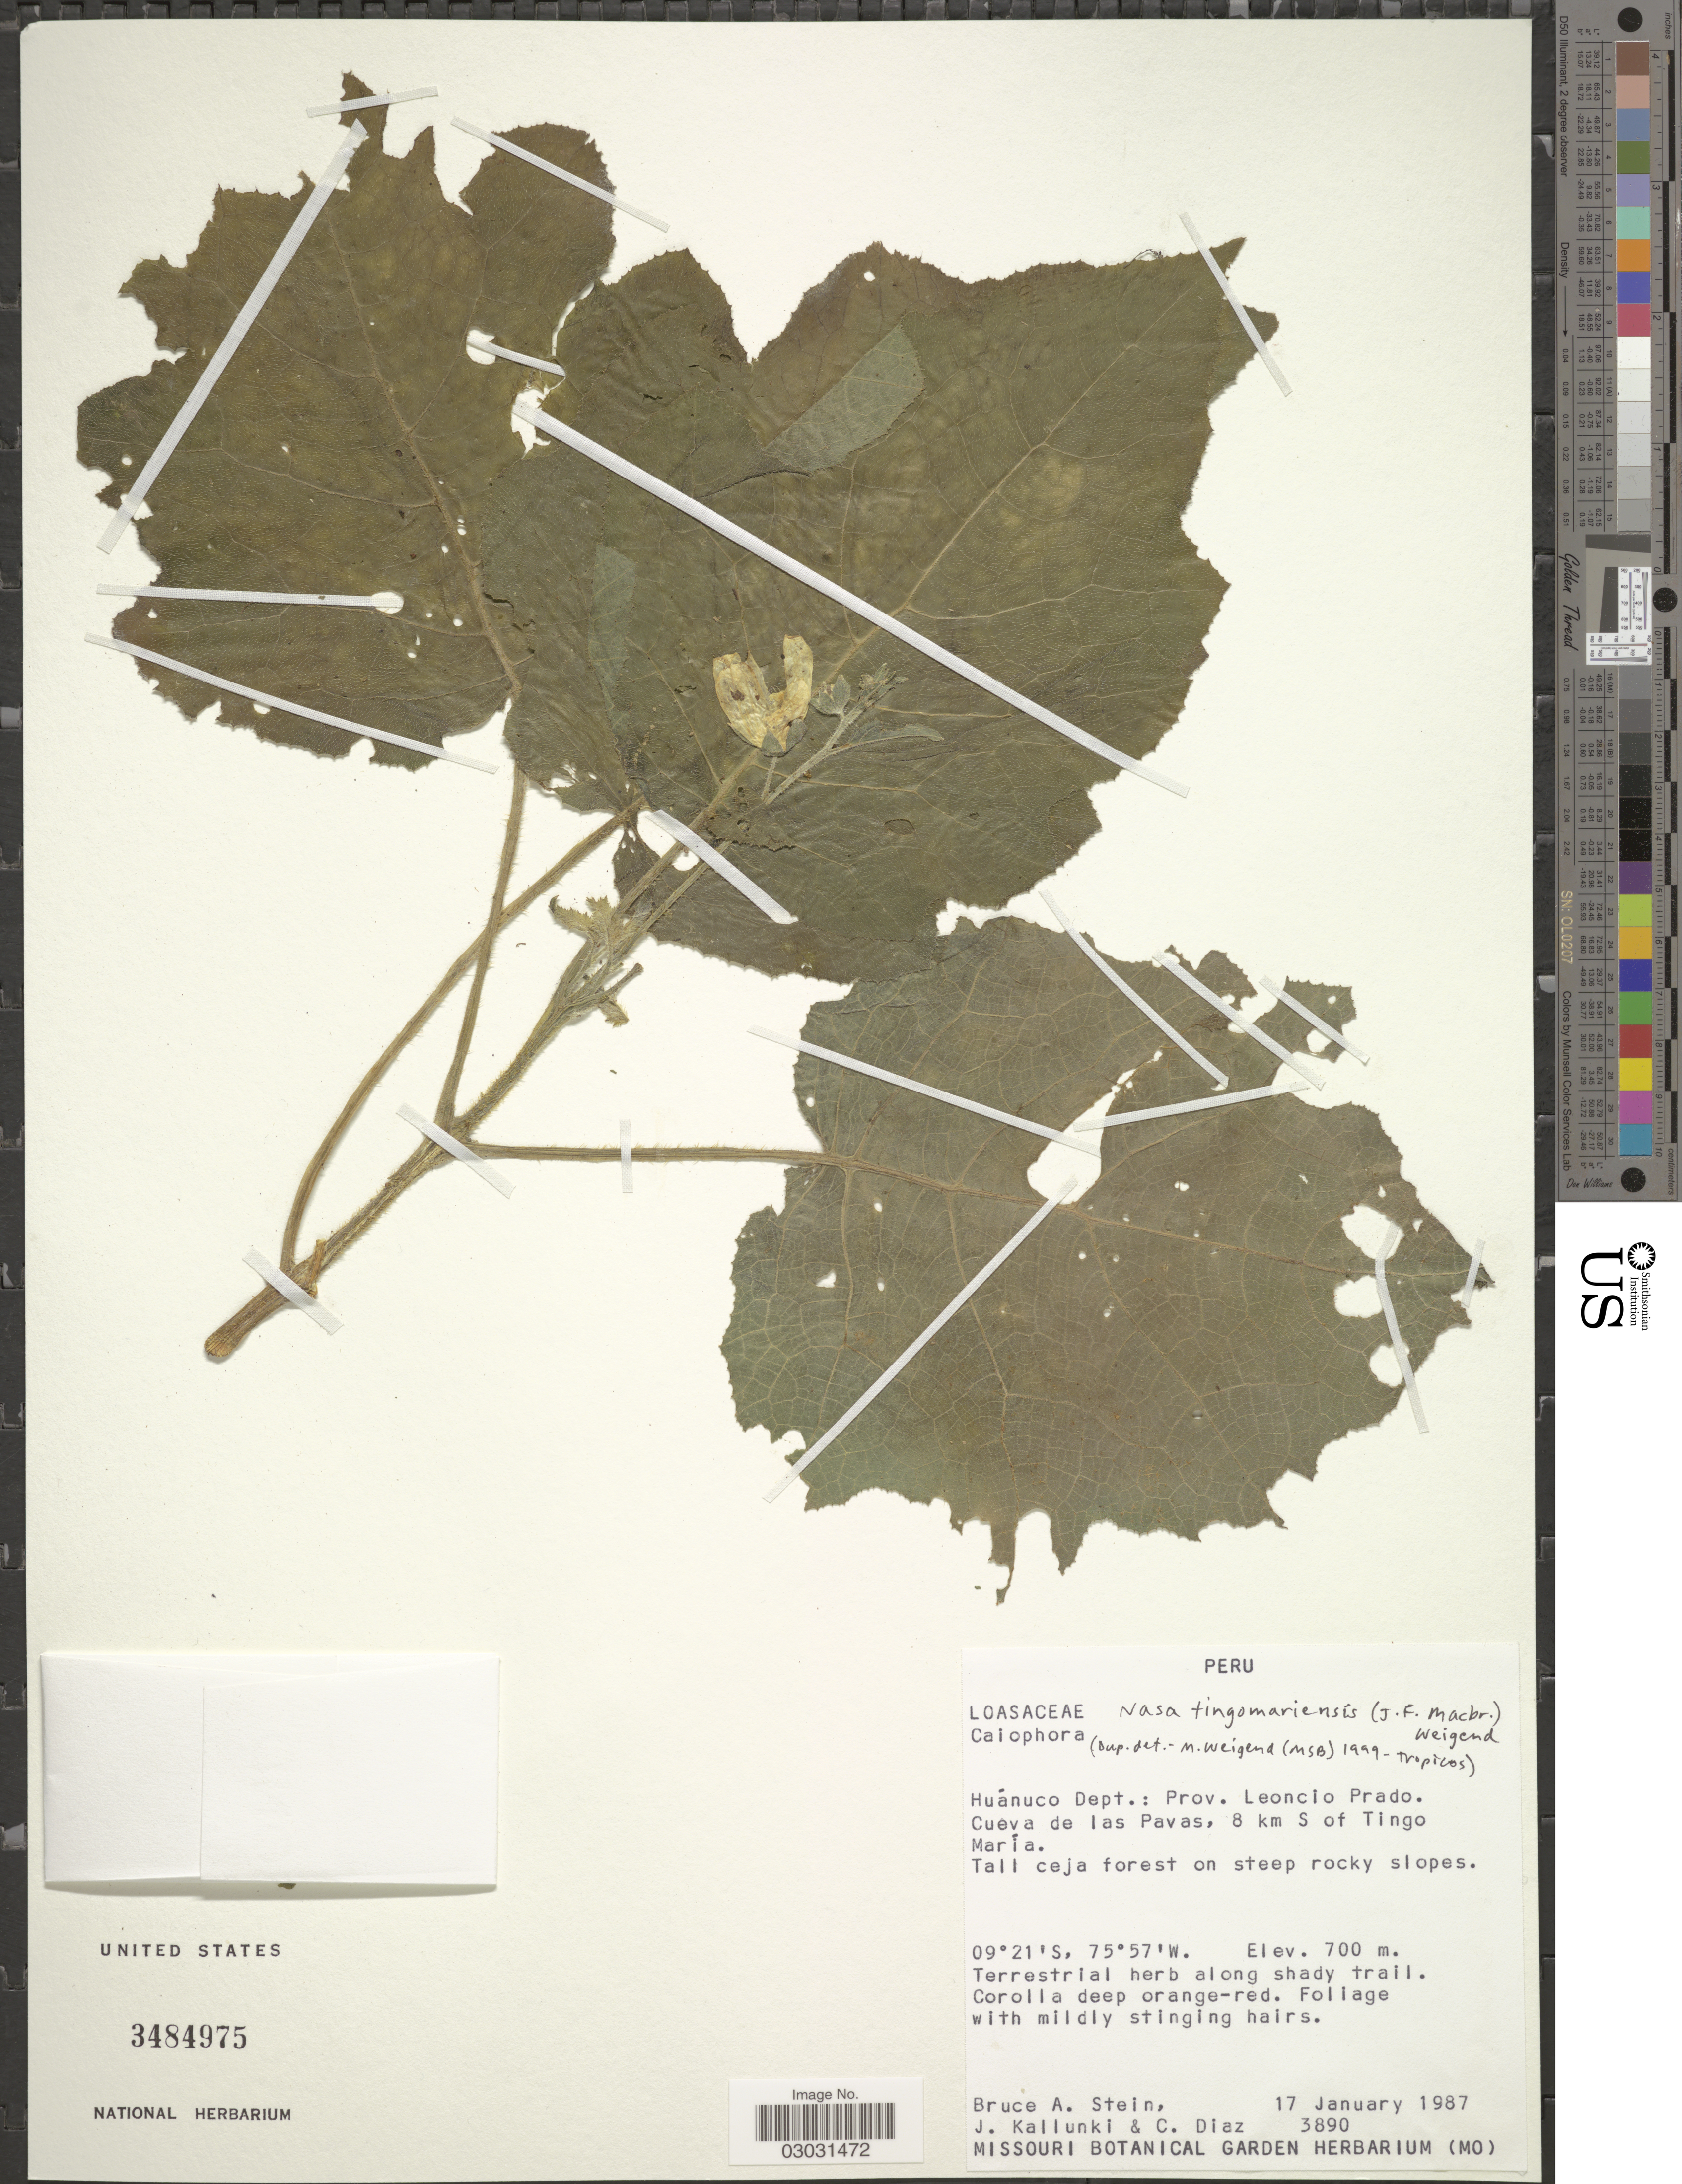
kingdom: Plantae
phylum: Tracheophyta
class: Magnoliopsida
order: Cornales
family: Loasaceae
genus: Nasa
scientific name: Nasa tingomariensis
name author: (J.F. Macbr.) Weigend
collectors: B. A. Stein, J. Kallunki & C. Díaz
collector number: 3890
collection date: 1987-01-17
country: Peru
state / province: Huánuco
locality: Huánuco Dept.: Prov. Leoncio Prado. Cueva de las Pavas, 8 km S of Tingo María.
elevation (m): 700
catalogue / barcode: US 3484975